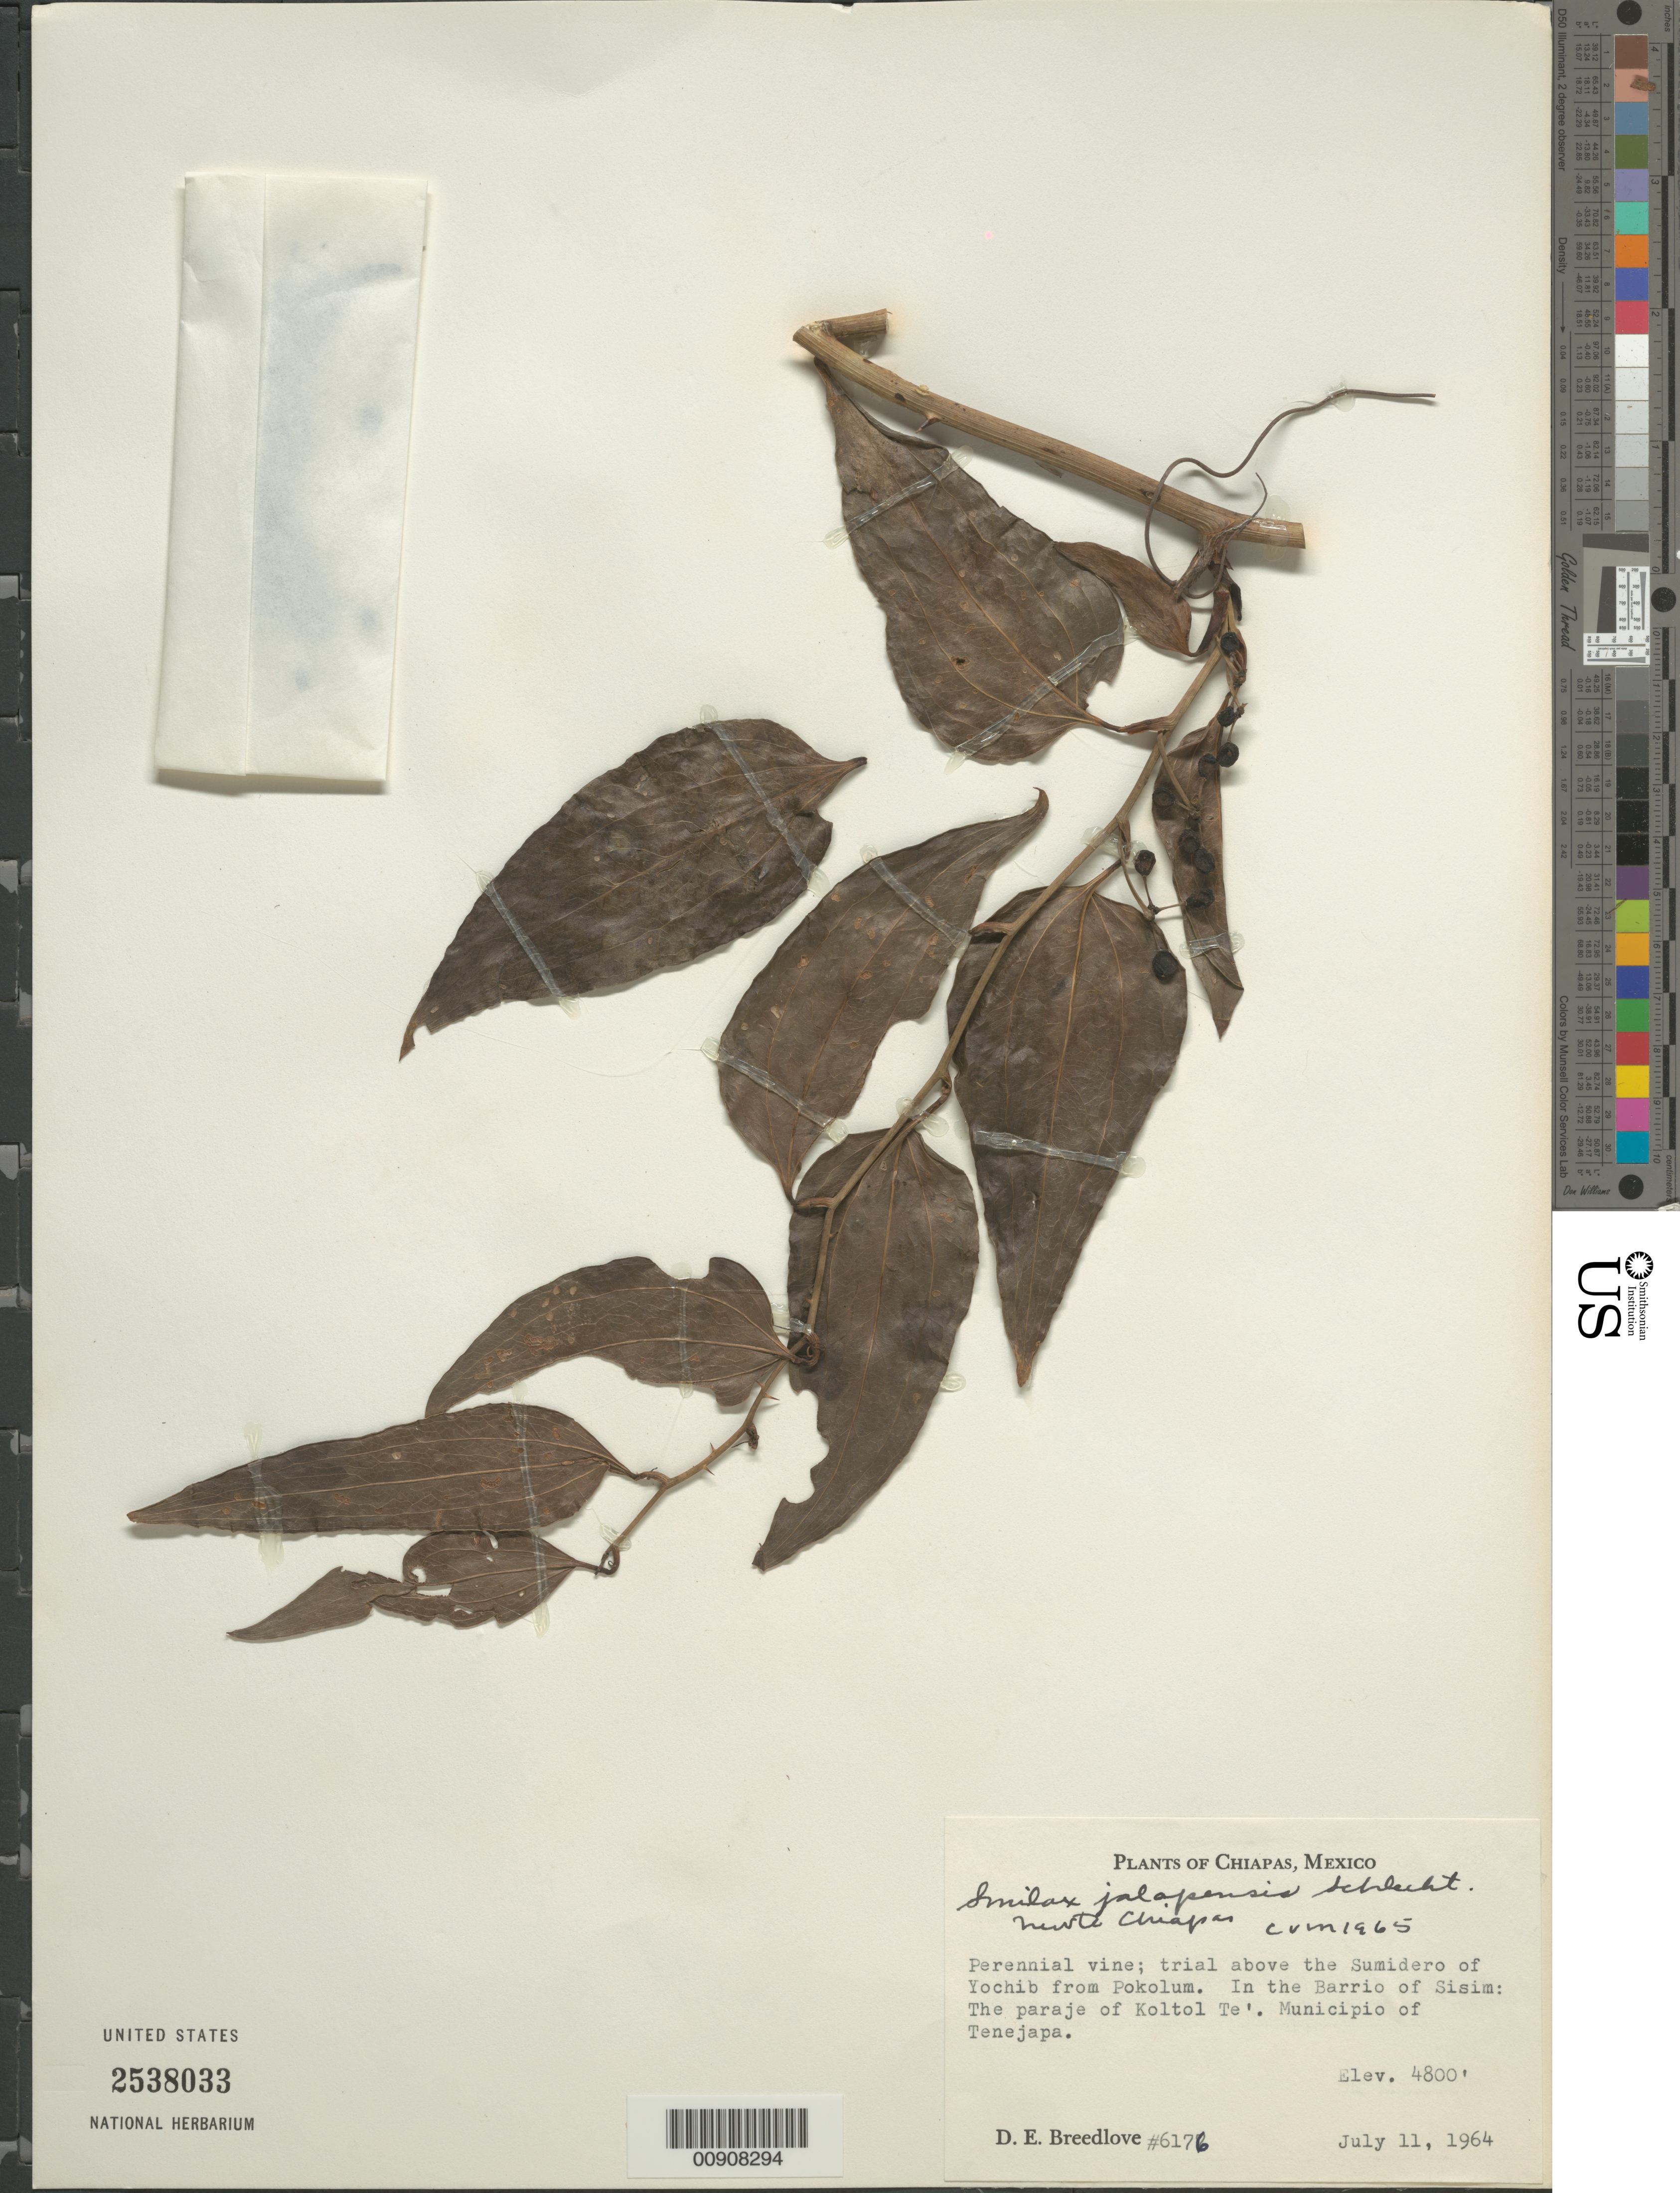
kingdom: Plantae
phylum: Tracheophyta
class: Liliopsida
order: Liliales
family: Smilacaceae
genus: Smilax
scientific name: Smilax jalapensis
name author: Schltdl.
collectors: D. E. Breedlove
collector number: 6176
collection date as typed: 11 Jul 1964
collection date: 1964-07-11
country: Mexico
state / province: Chiapas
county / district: Tenejapa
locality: Trail above Sumidero of Yochib from Pokolum. In the Barrio of Sisim: The paraje of Koltol Te'. Municipio of Tenejapa, Chiapas.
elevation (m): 1463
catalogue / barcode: US 2538033